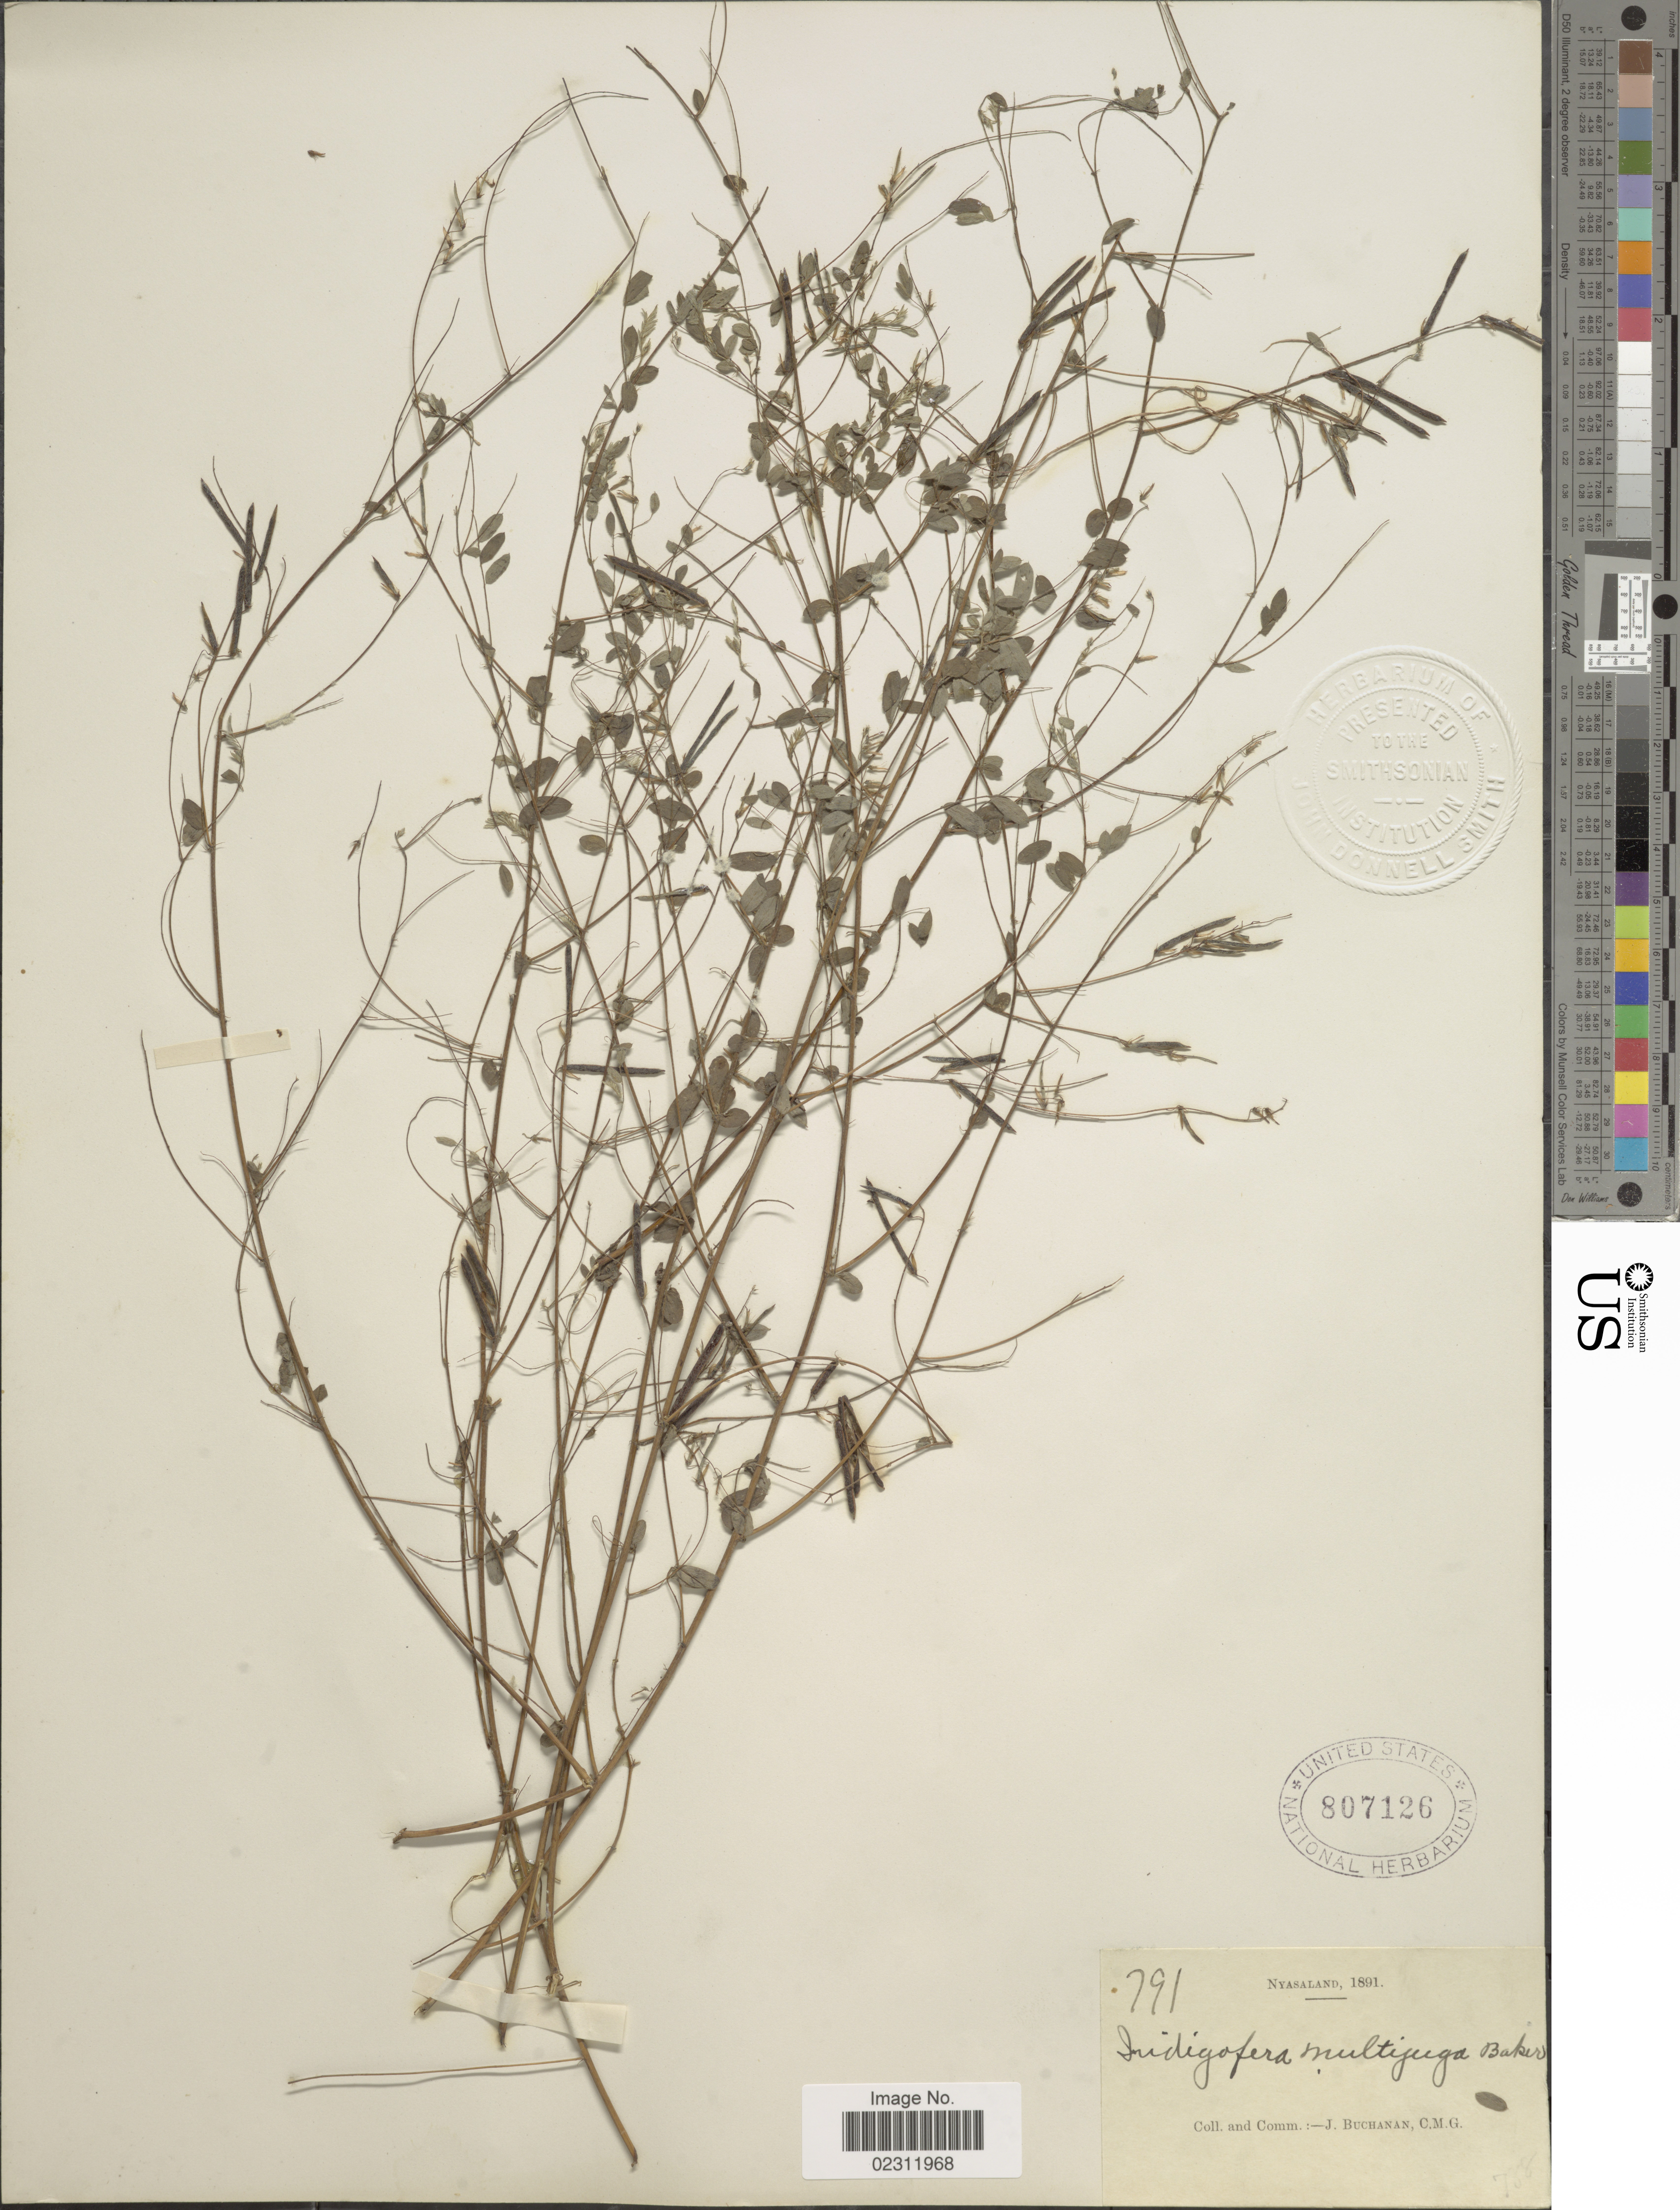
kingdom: Plantae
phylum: Tracheophyta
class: Magnoliopsida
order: Fabales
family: Fabaceae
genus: Indigofera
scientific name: Indigofera multijuga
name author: Baker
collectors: J. Buchanan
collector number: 791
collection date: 1891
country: Malawi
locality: Nyasaland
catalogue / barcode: US 807126